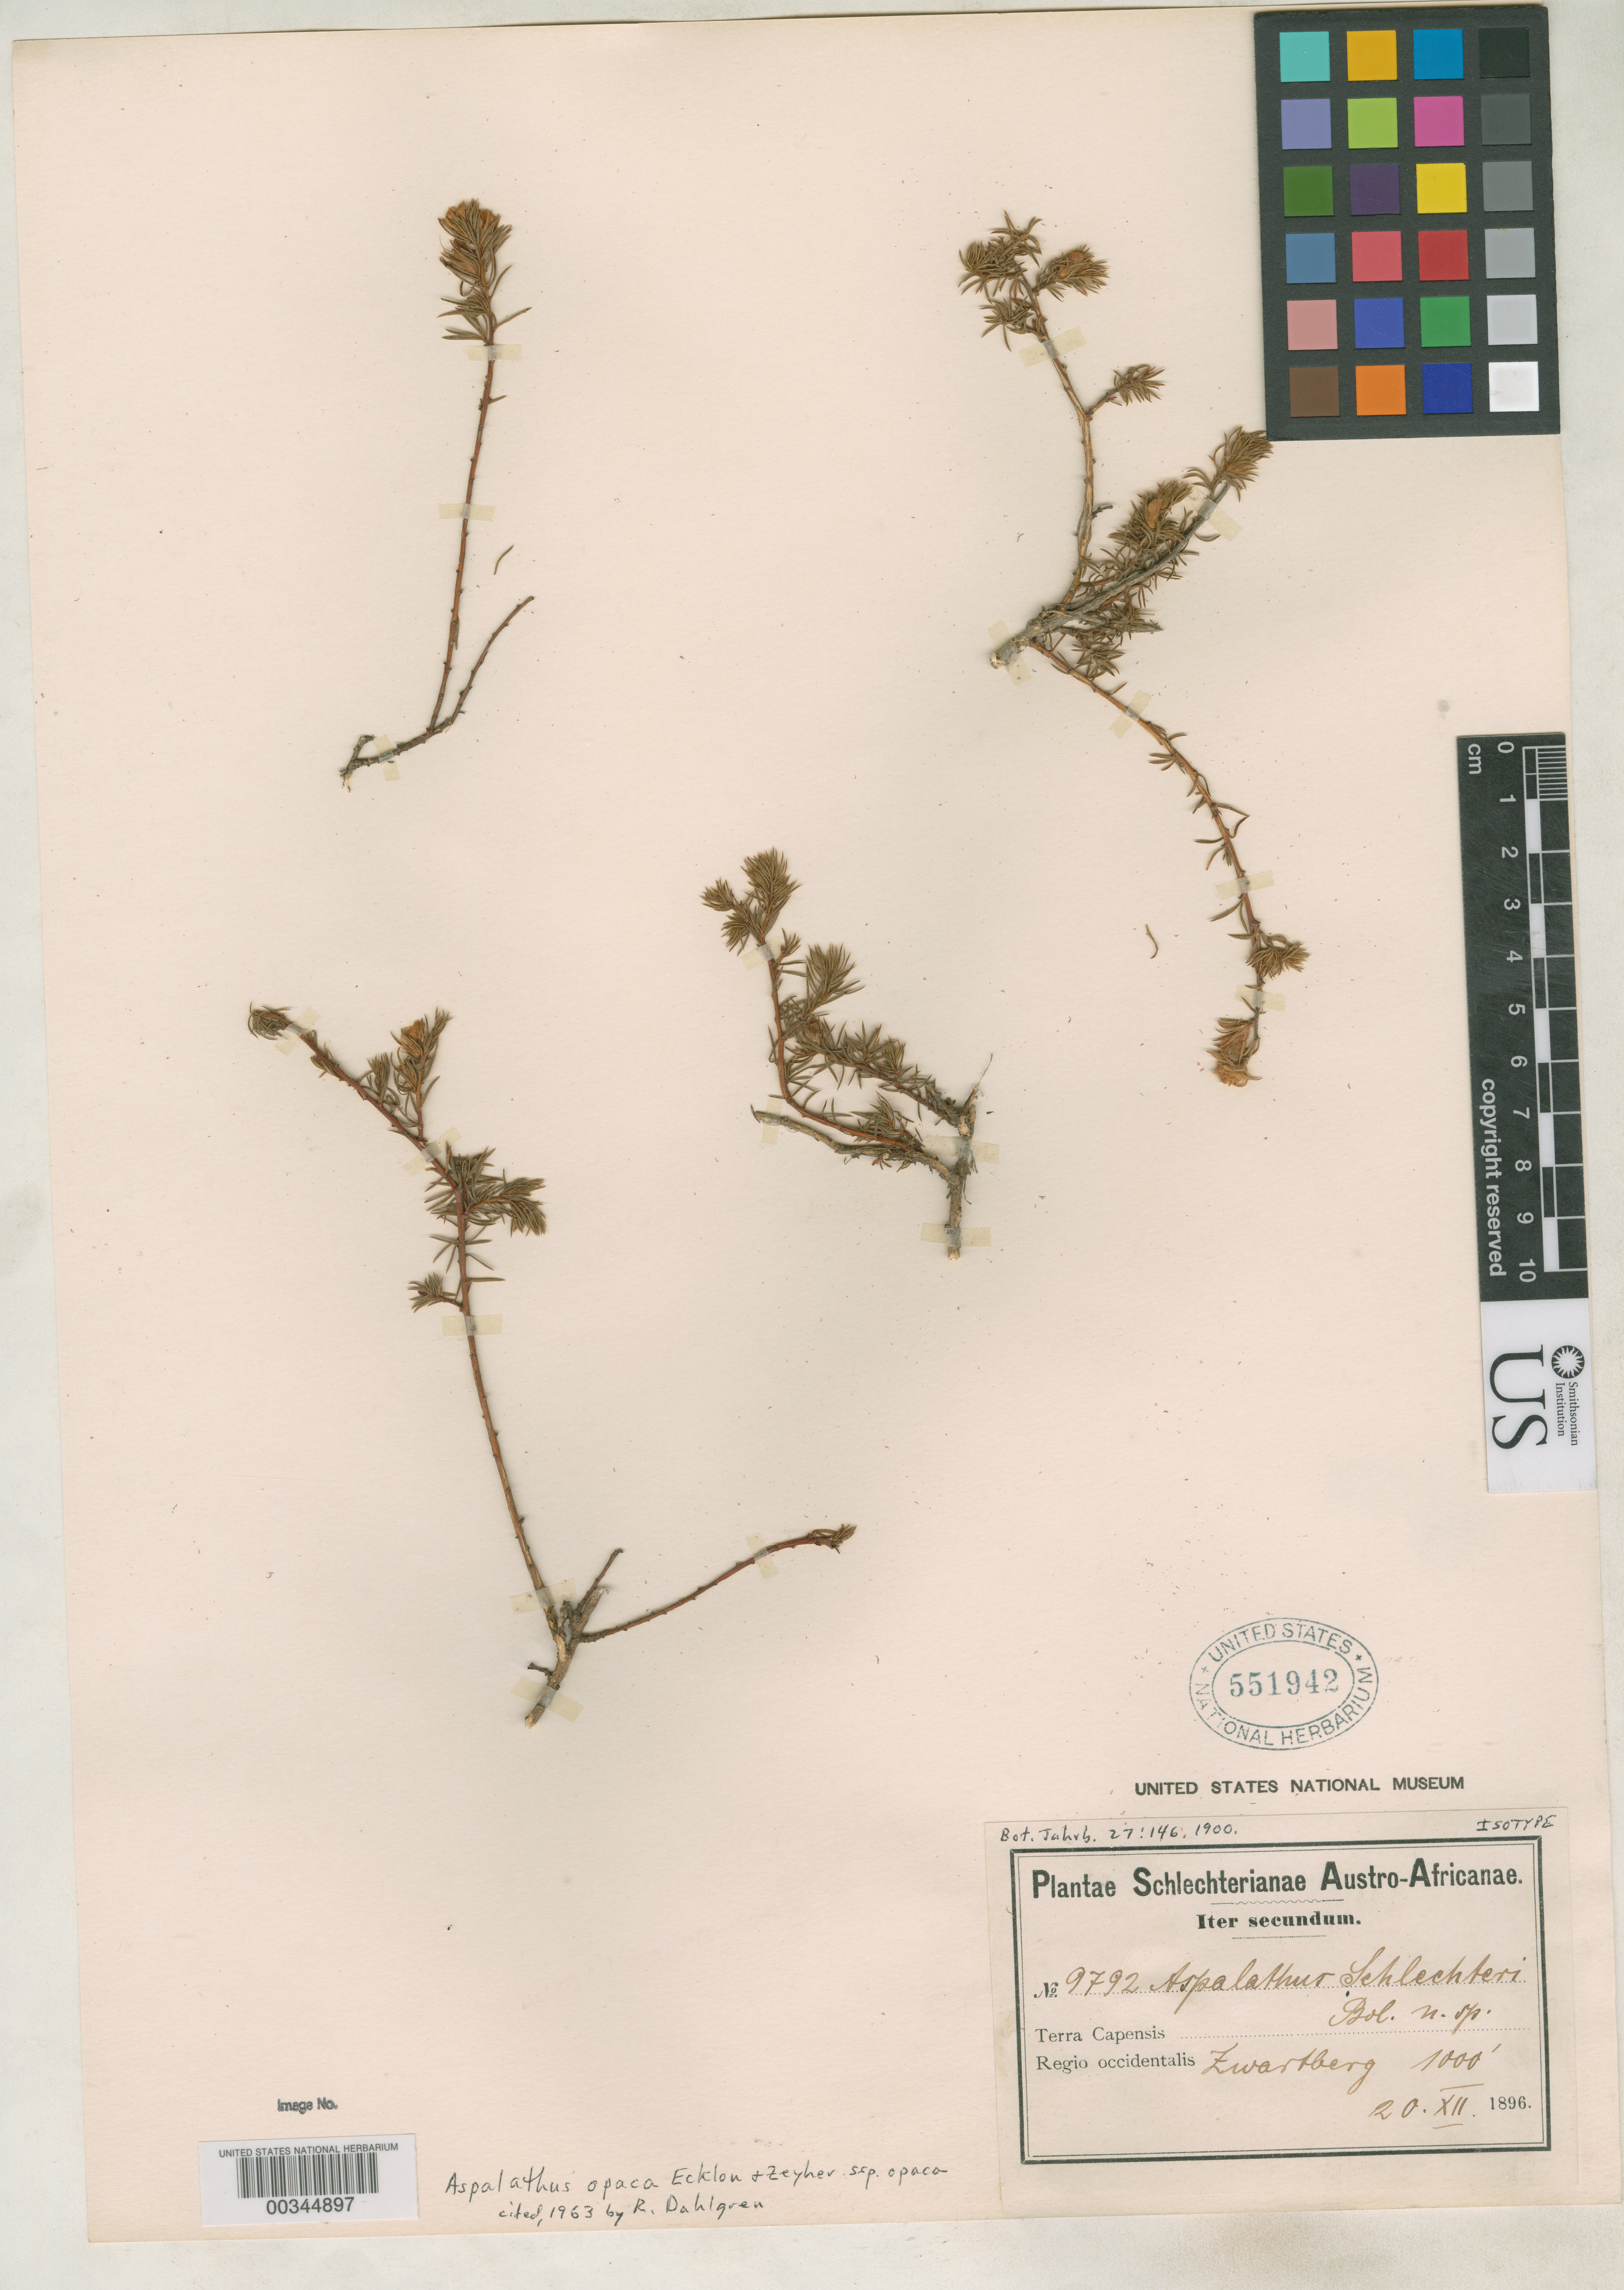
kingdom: Plantae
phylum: Tracheophyta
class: Magnoliopsida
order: Fabales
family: Fabaceae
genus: Aspalathus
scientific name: Aspalathus schlechteri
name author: Bolus ex Schltr.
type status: Isotype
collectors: F. R. R. Schlechter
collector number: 9792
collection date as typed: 20 Dec 1896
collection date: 1896-12-20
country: South Africa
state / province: Western Cape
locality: Zwartberg.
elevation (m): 305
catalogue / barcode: US 551942